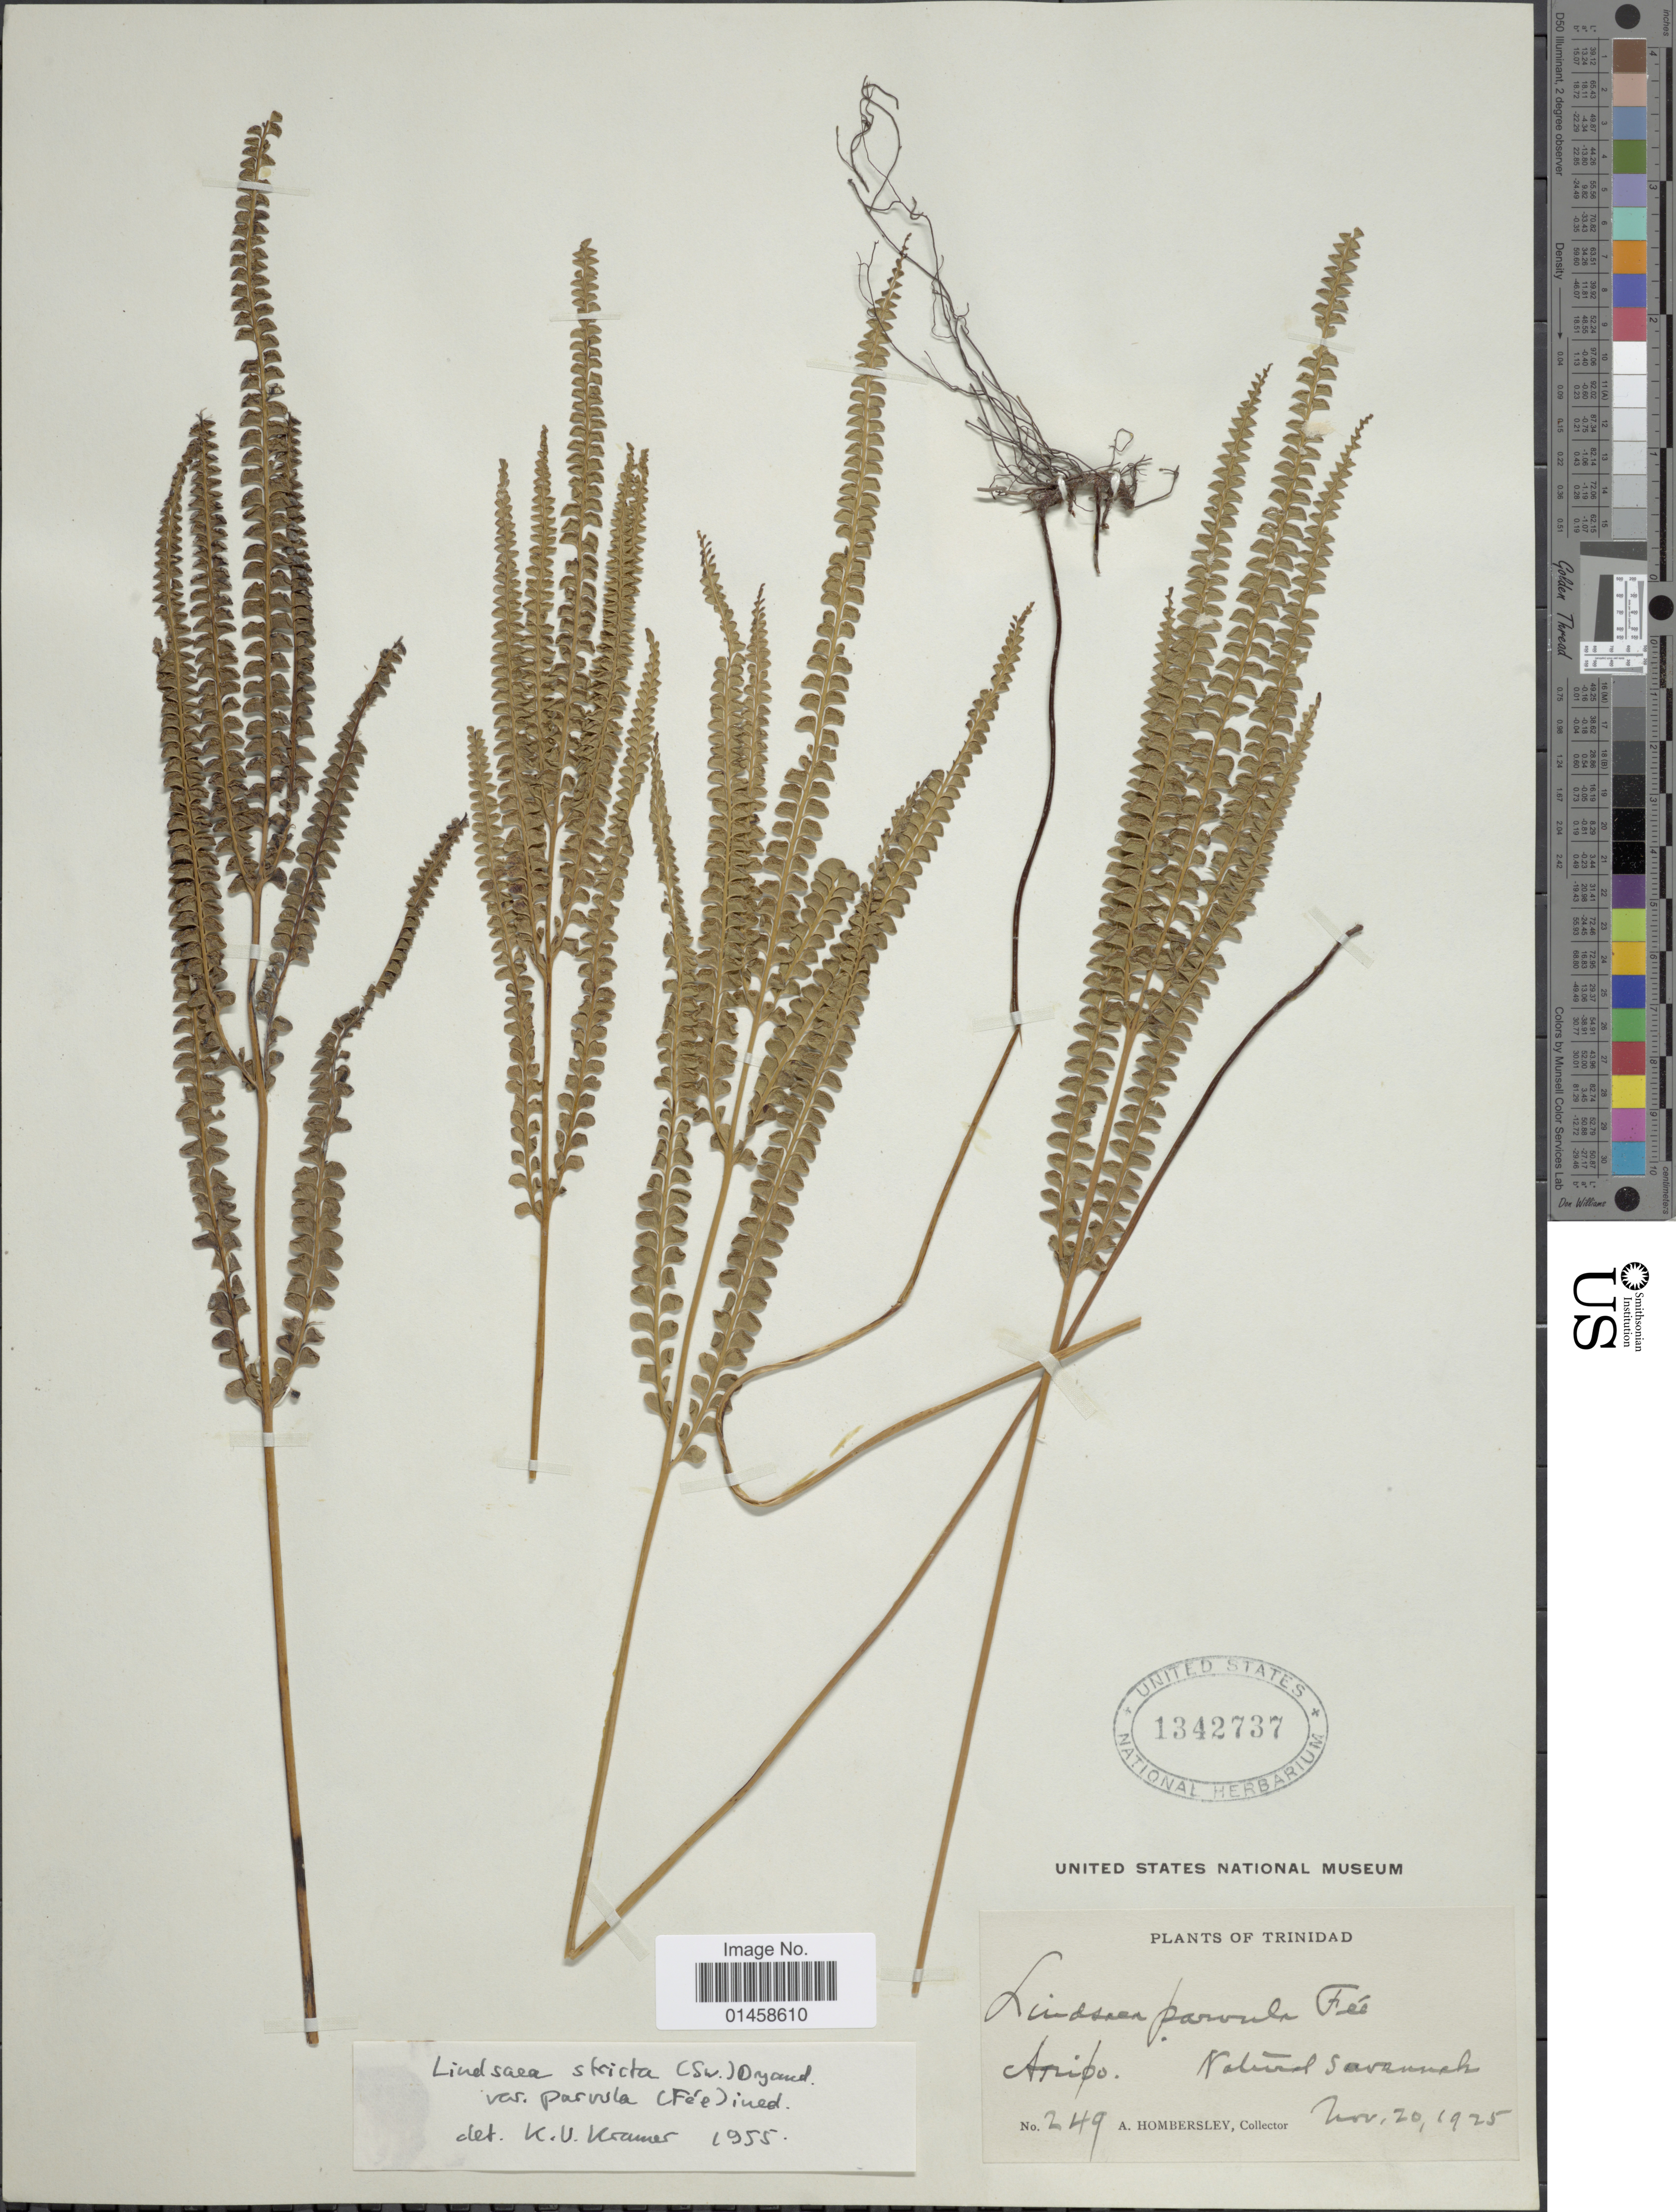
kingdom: Plantae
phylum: Tracheophyta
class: Polypodiopsida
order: Polypodiales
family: Lindsaeaceae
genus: Lindsaea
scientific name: Lindsaea stricta var. parvula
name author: (Fée) K.U. Kramer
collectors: A. Hombersley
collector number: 249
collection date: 1925-11-20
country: Trinidad and Tobago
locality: Trinidad, Aripo, Natural Savannah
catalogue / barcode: US 1342737